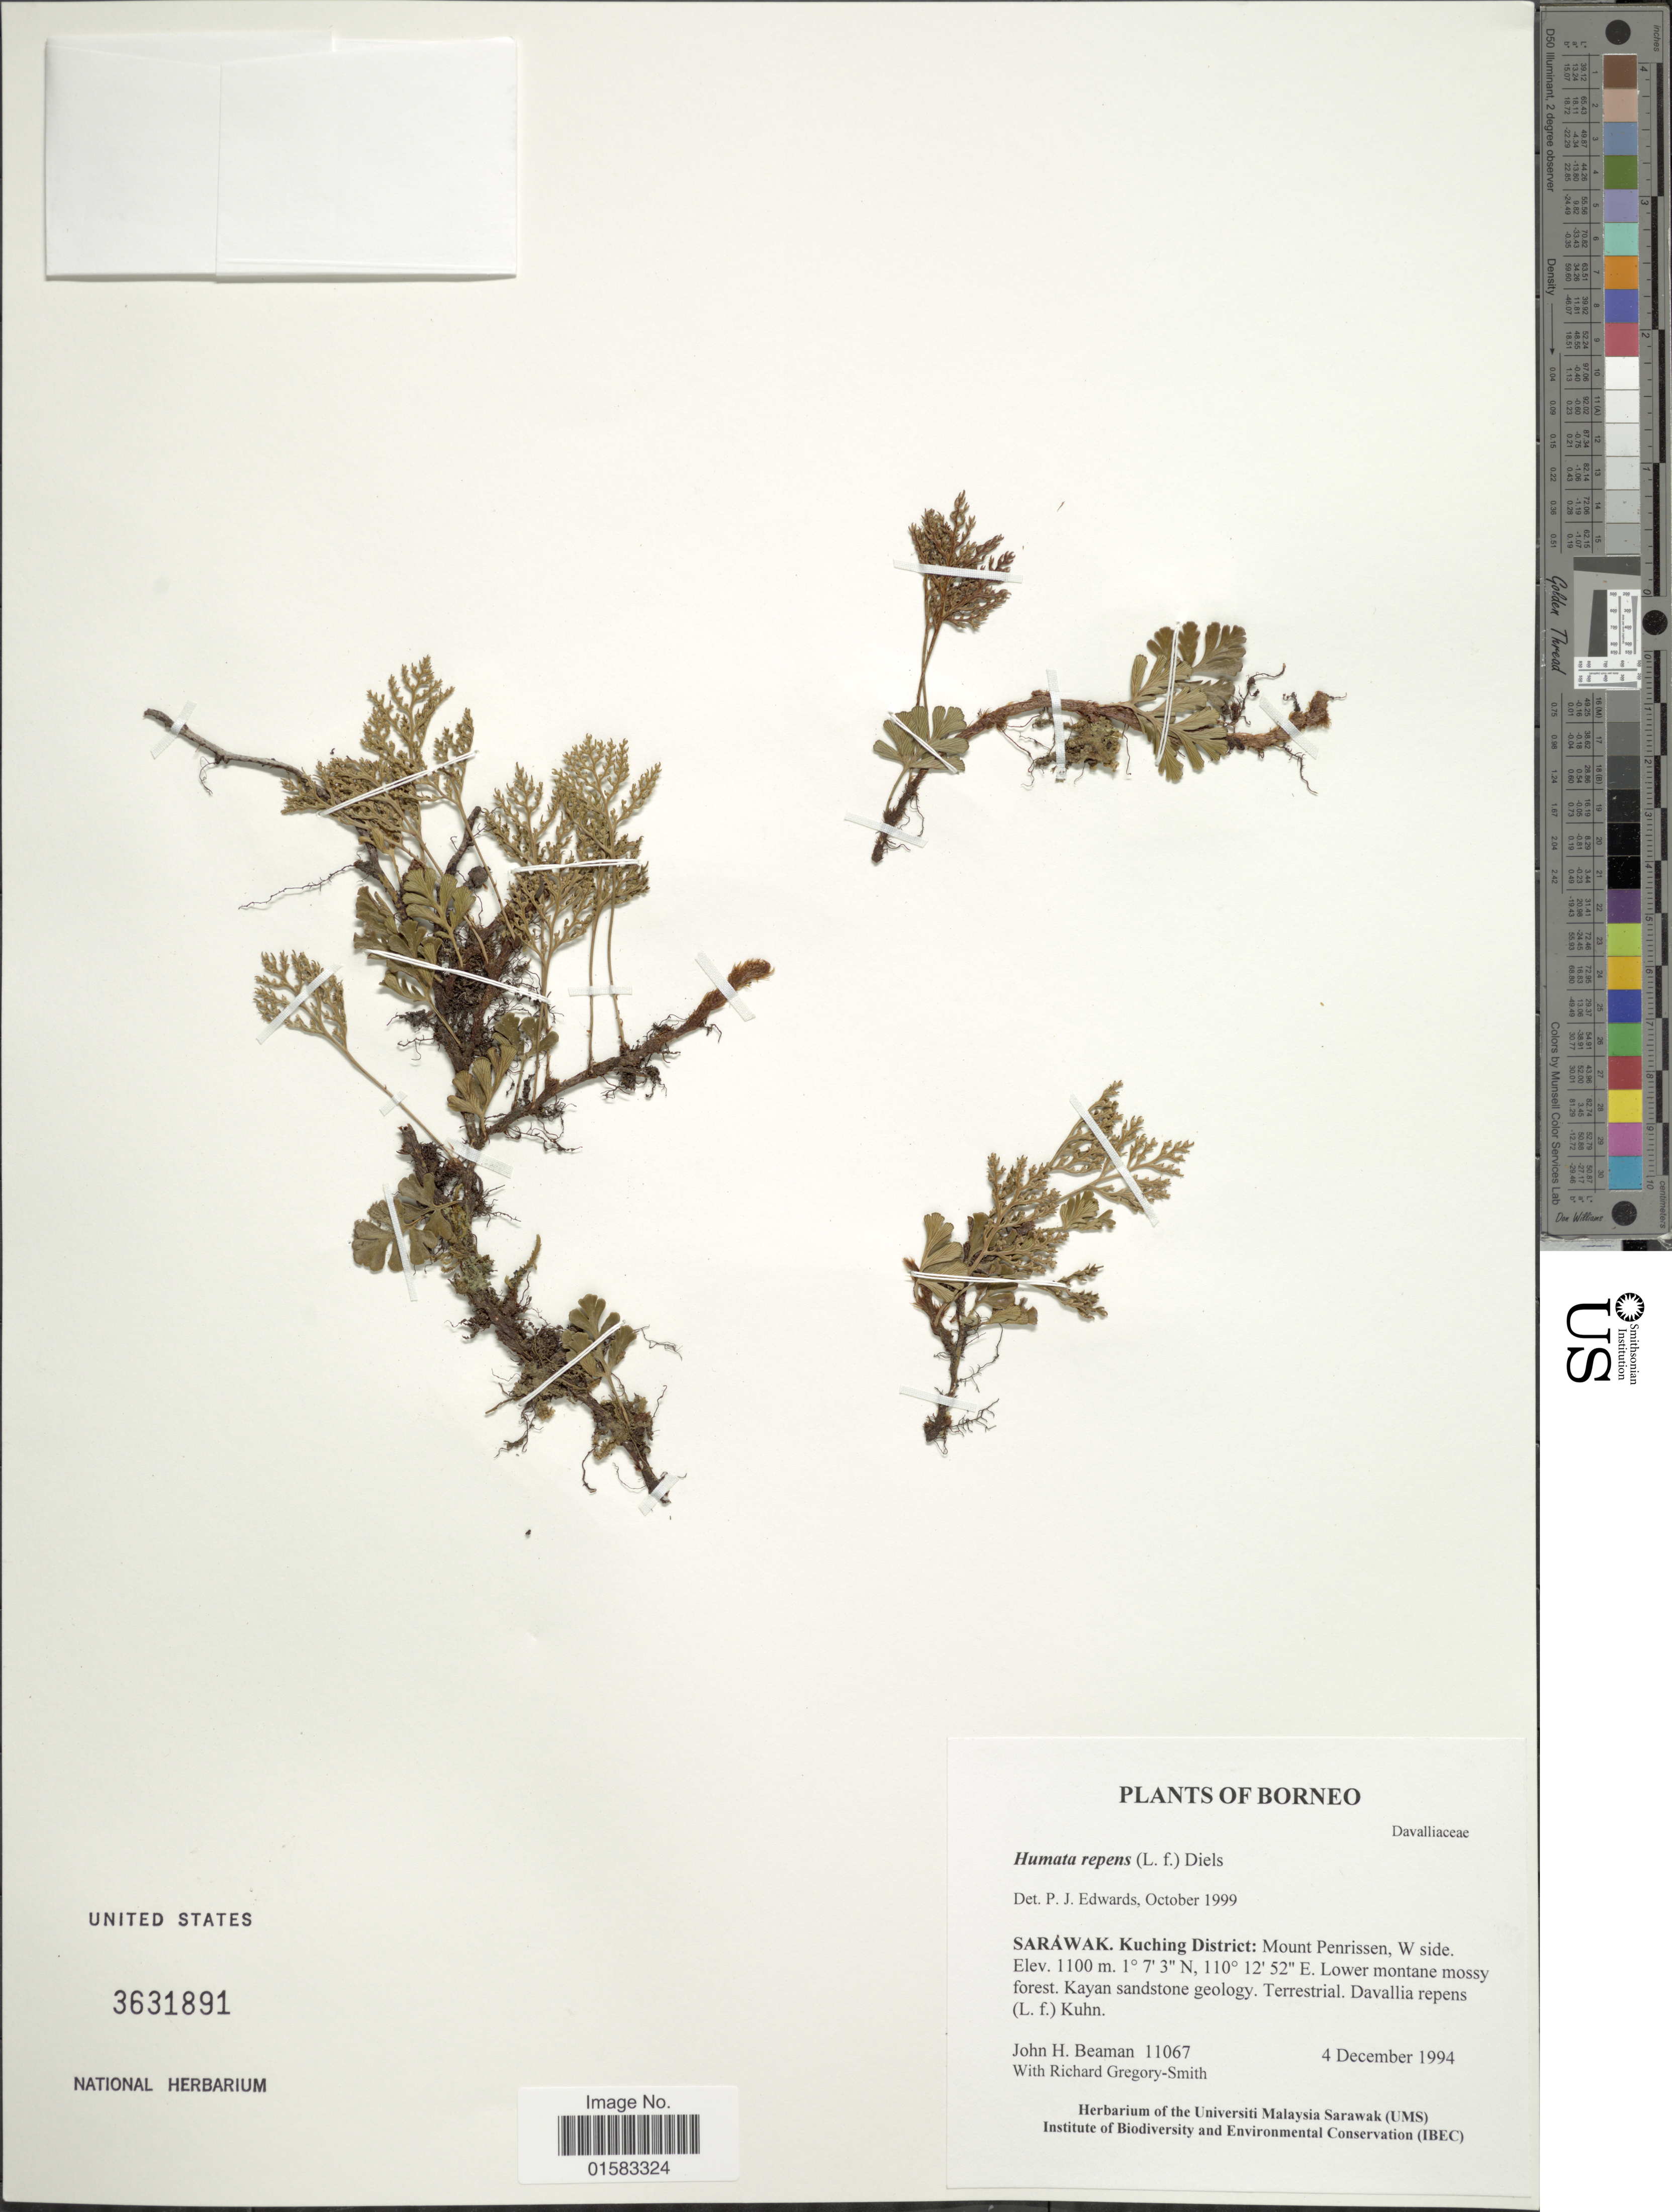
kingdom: Plantae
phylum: Tracheophyta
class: Polypodiopsida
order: Polypodiales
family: Davalliaceae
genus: Davallia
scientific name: Davallia repens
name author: (L. f.) Kuhn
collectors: J. H. Beaman & R. Gregory-Smith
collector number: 11067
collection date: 1994-12-04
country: Malaysia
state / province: Sarawak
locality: Kucing District: Mount Penrissen, W side, Lower montane mmossy forest, Kayan Sandstone geology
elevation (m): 1100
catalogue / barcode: US 3631891